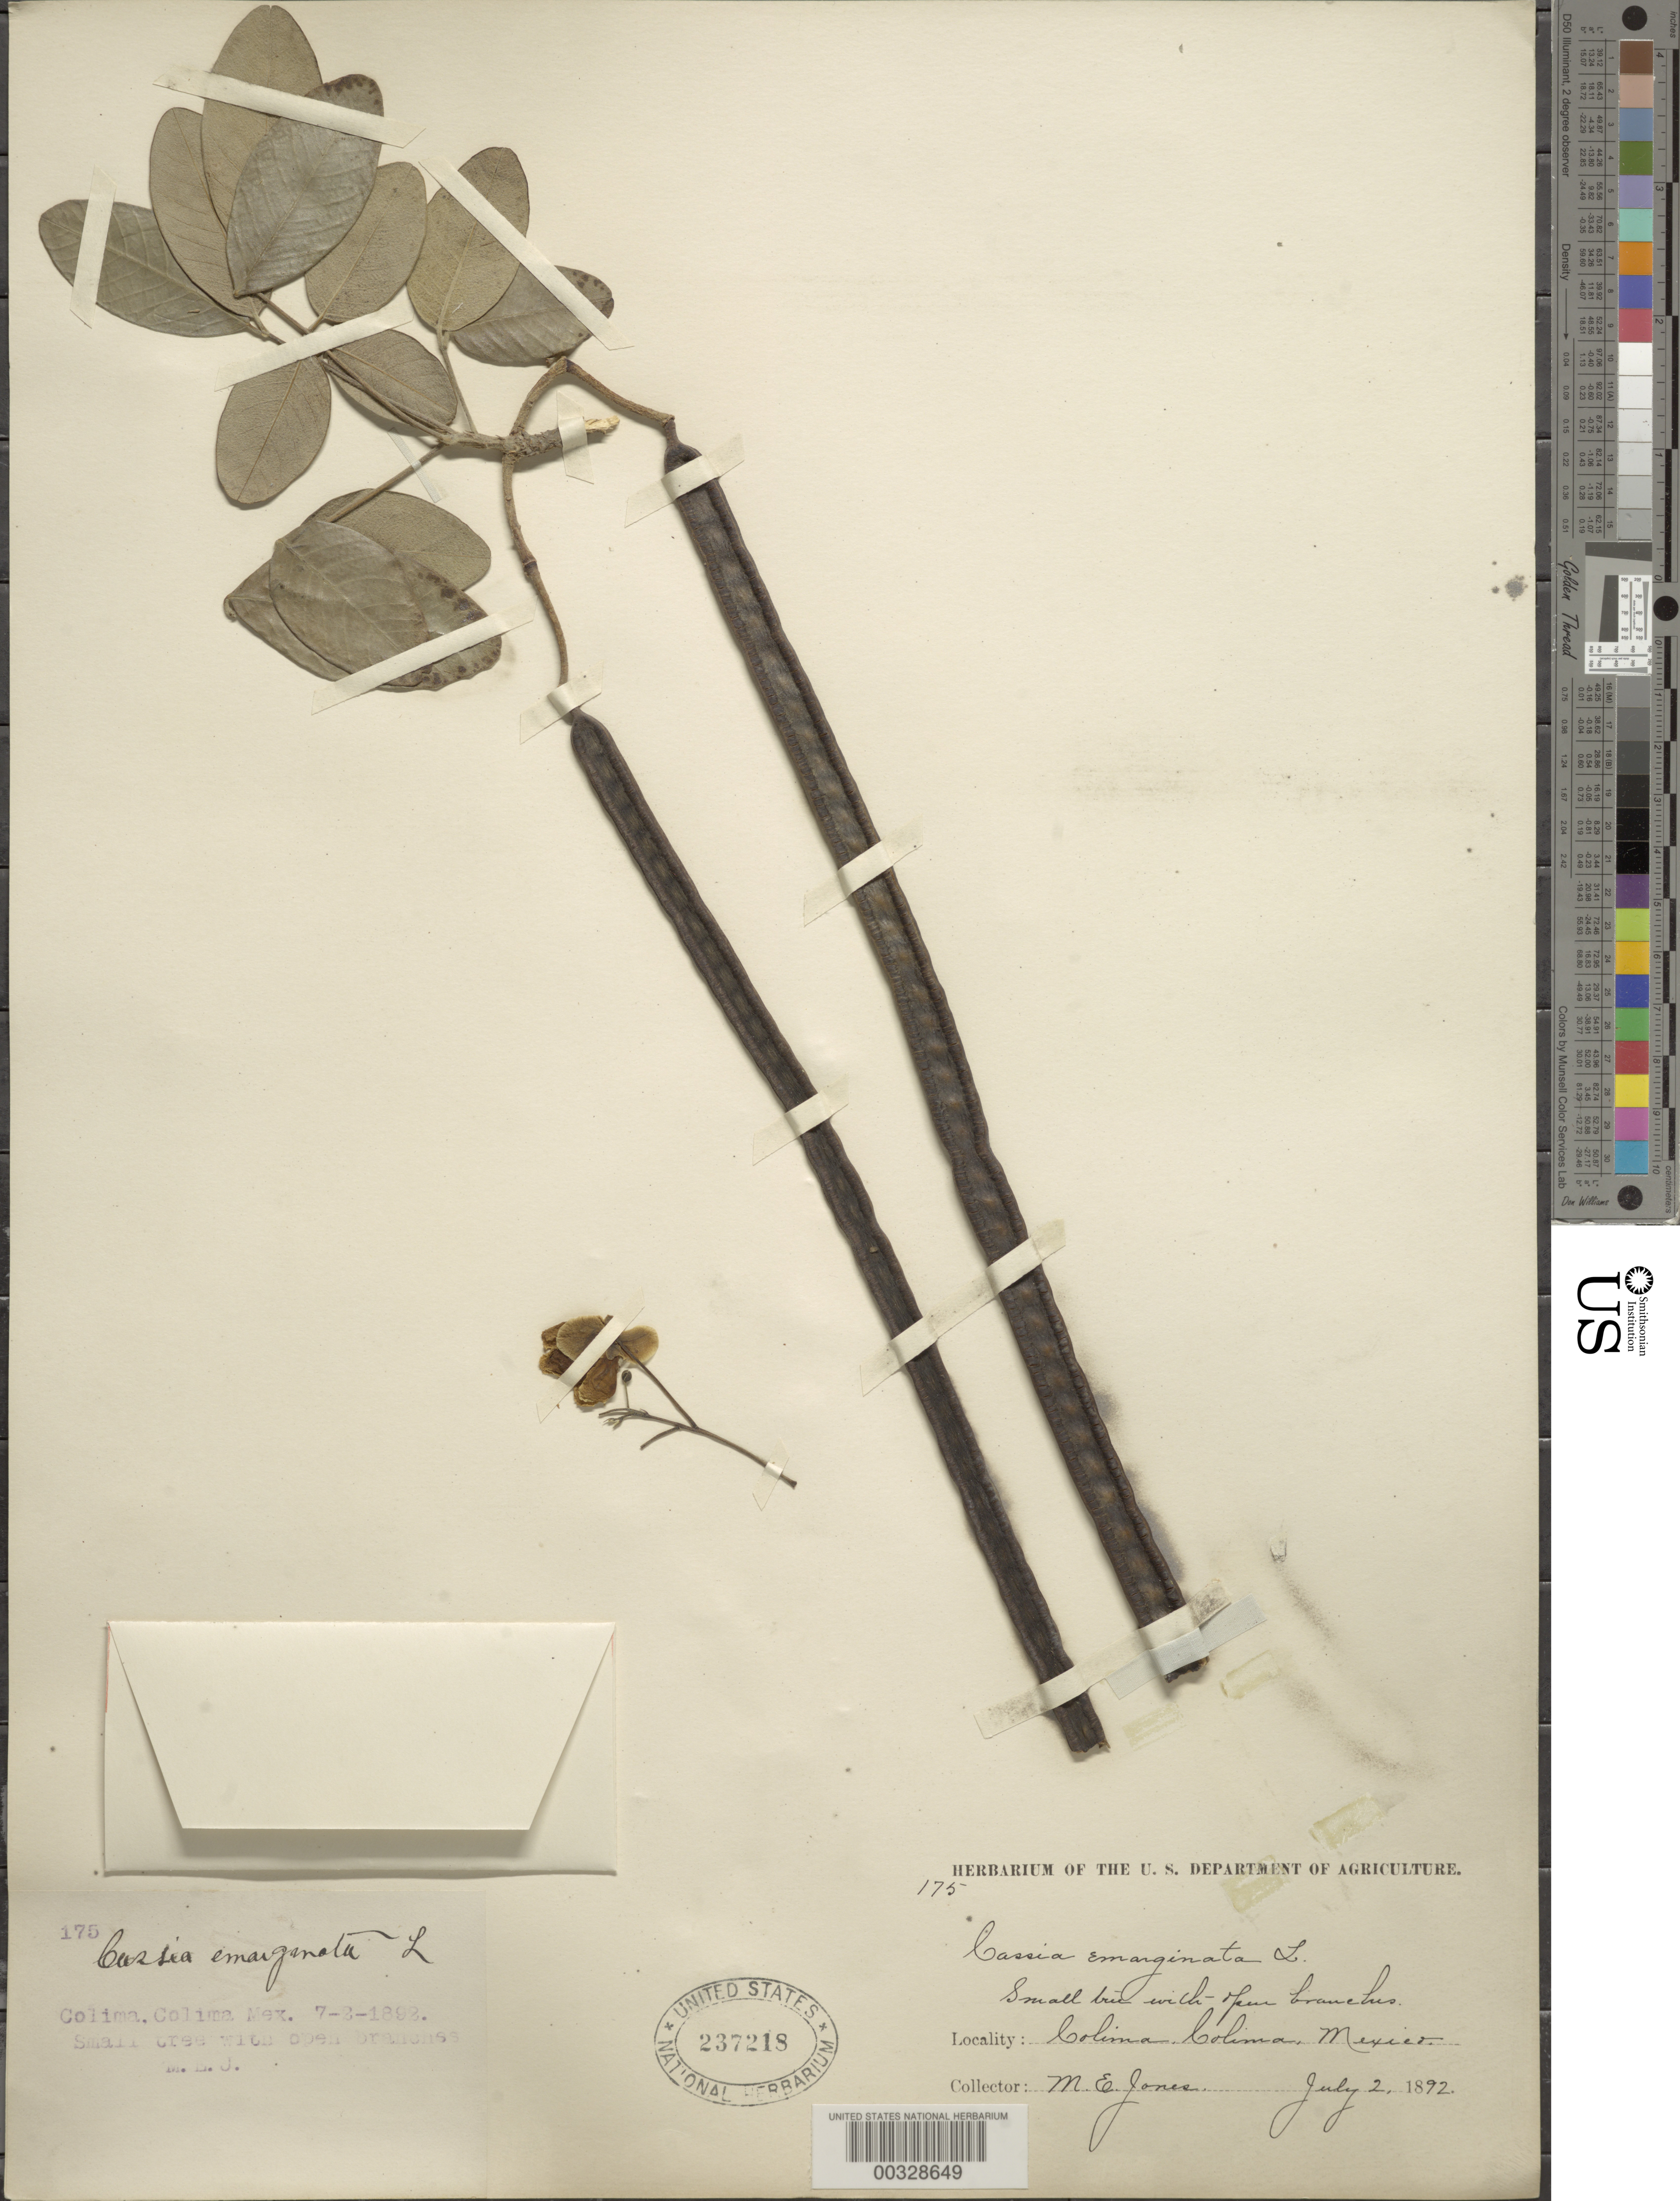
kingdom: Plantae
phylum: Tracheophyta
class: Magnoliopsida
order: Fabales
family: Fabaceae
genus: Senna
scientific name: Senna emarginata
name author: L.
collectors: M. E. Jones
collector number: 175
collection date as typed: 02 Jul 1892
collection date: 1892-07-02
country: Mexico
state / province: Colima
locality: Colima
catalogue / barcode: US 237218